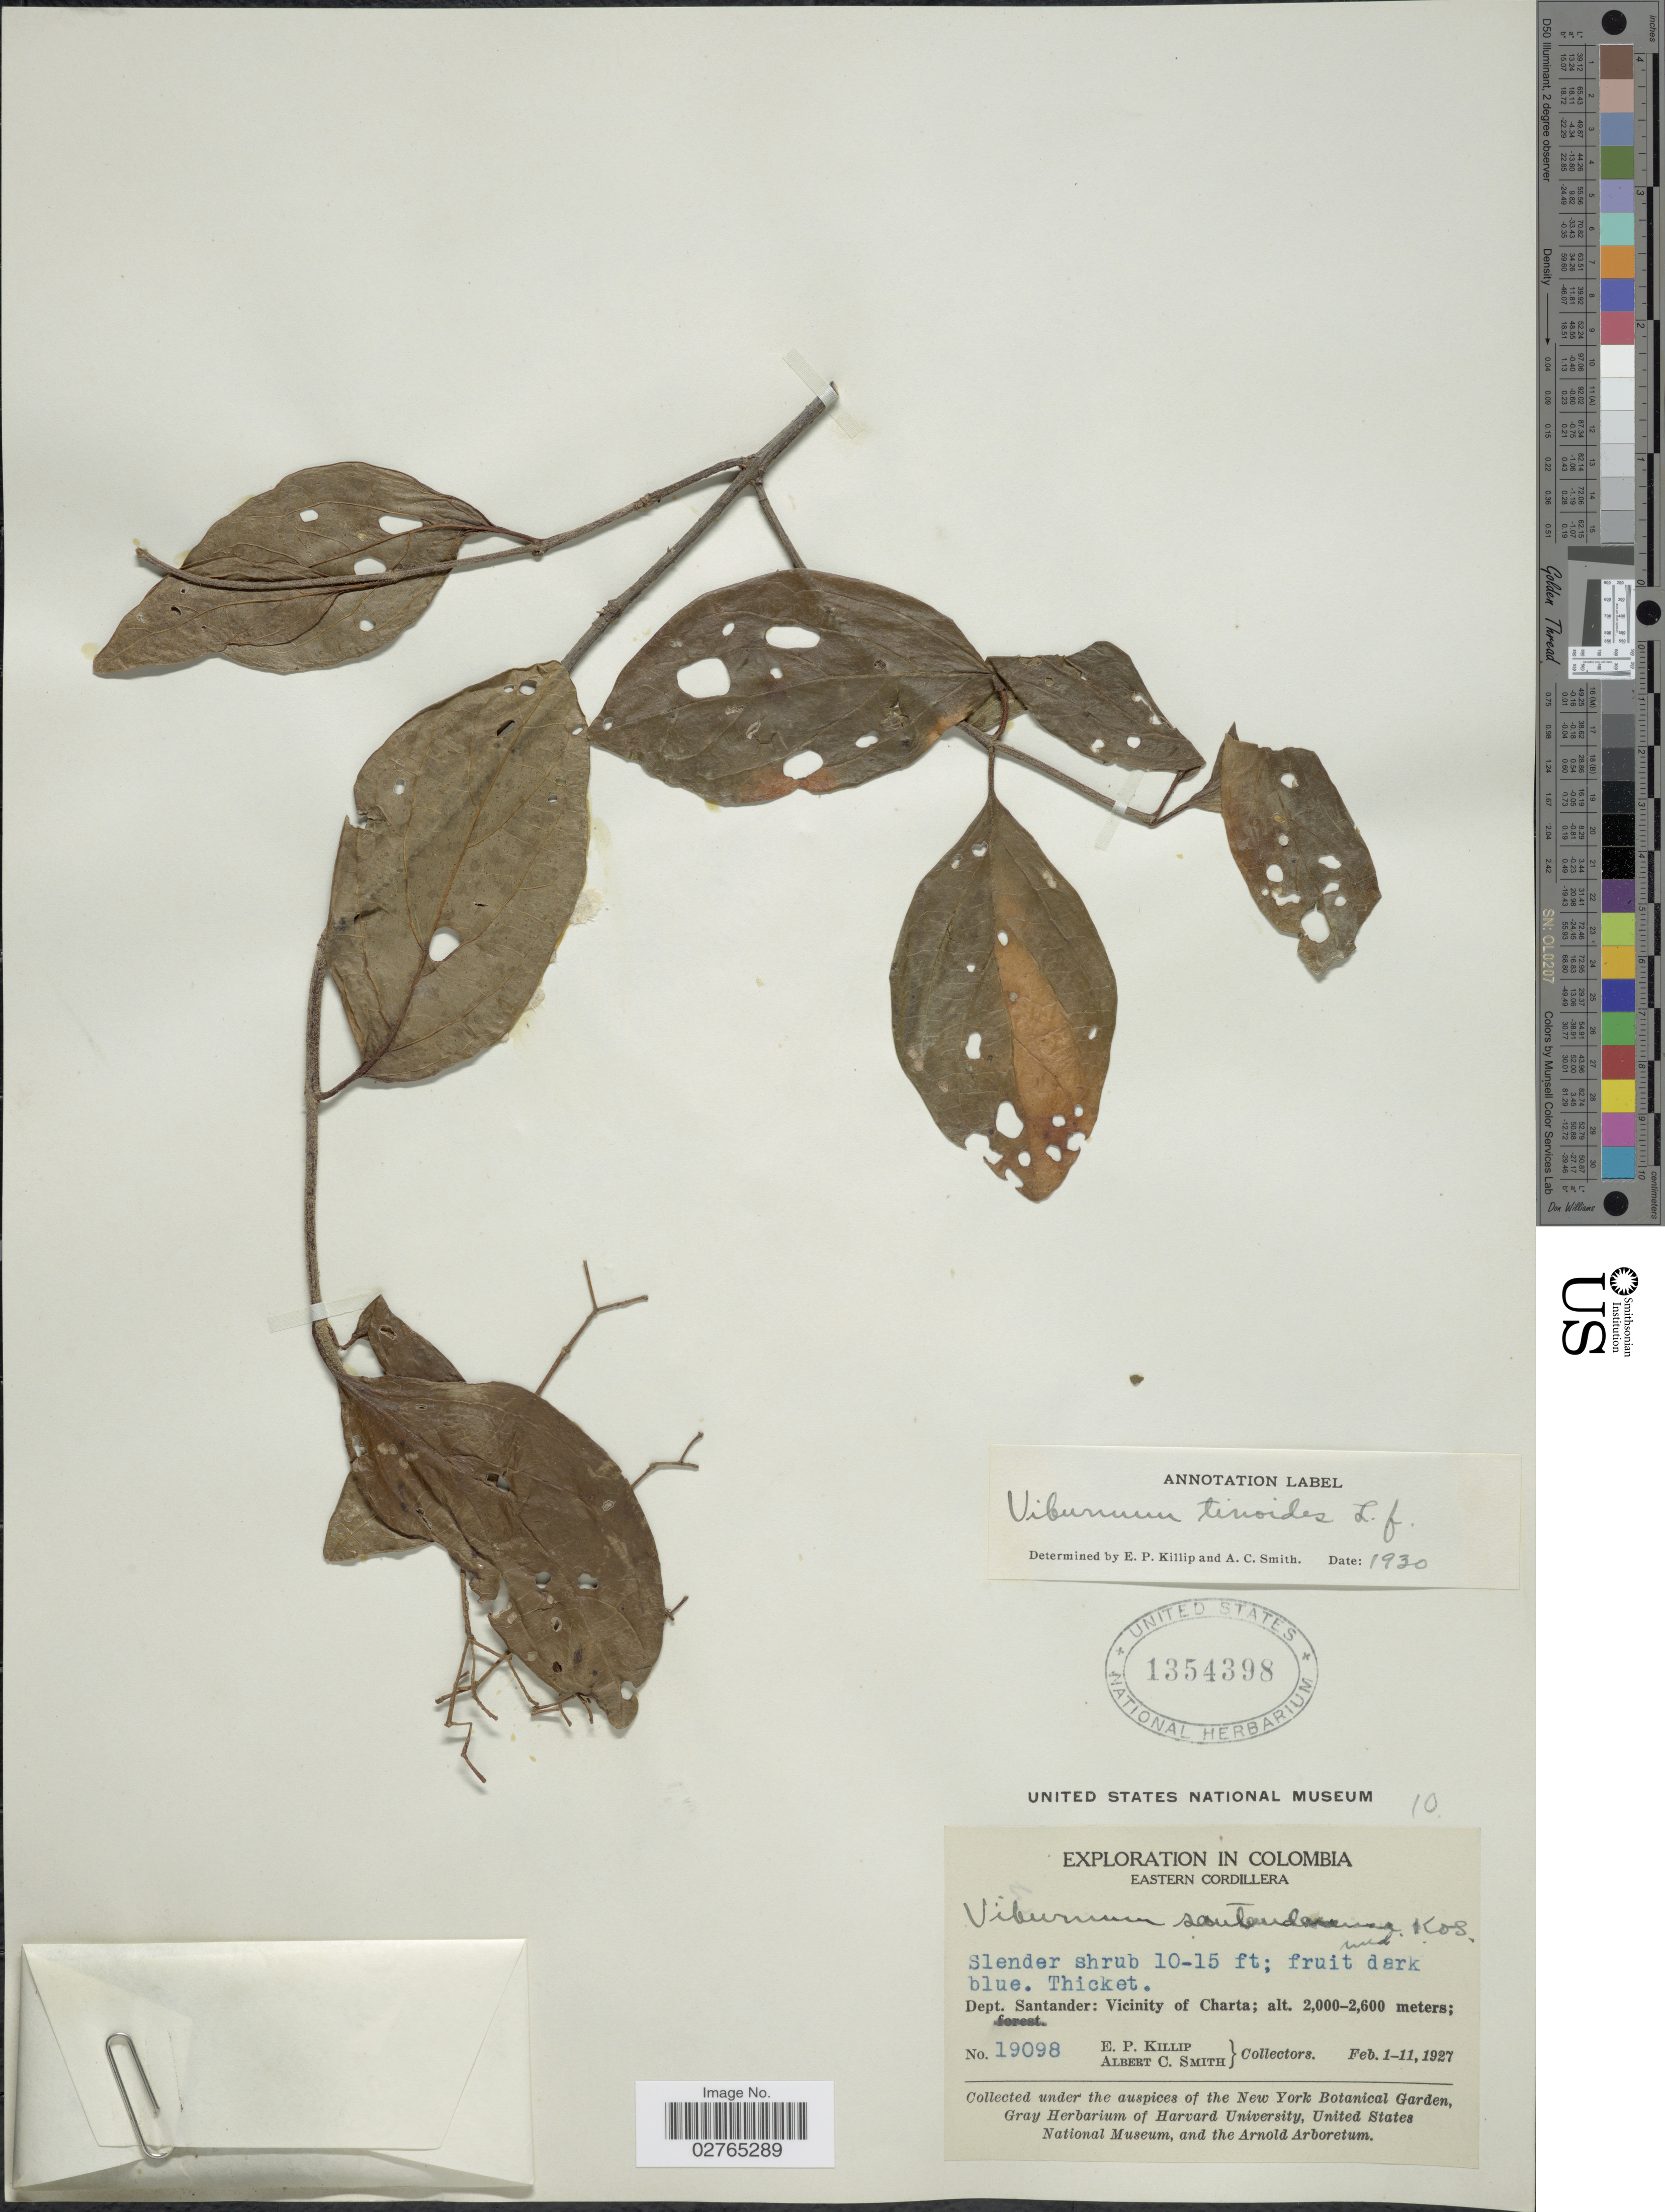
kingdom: Plantae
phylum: Tracheophyta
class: Magnoliopsida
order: Dipsacales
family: Viburnaceae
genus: Viburnum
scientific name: Viburnum tinoides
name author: L. f.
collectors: E. P. Killip & A. C. Smith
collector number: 19098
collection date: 1927-02-01/1927-02-11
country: Colombia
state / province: Santander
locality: Easten Cordillera. Dept. Santander: Vicinity of Charta.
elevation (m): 2000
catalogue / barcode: US 1354398